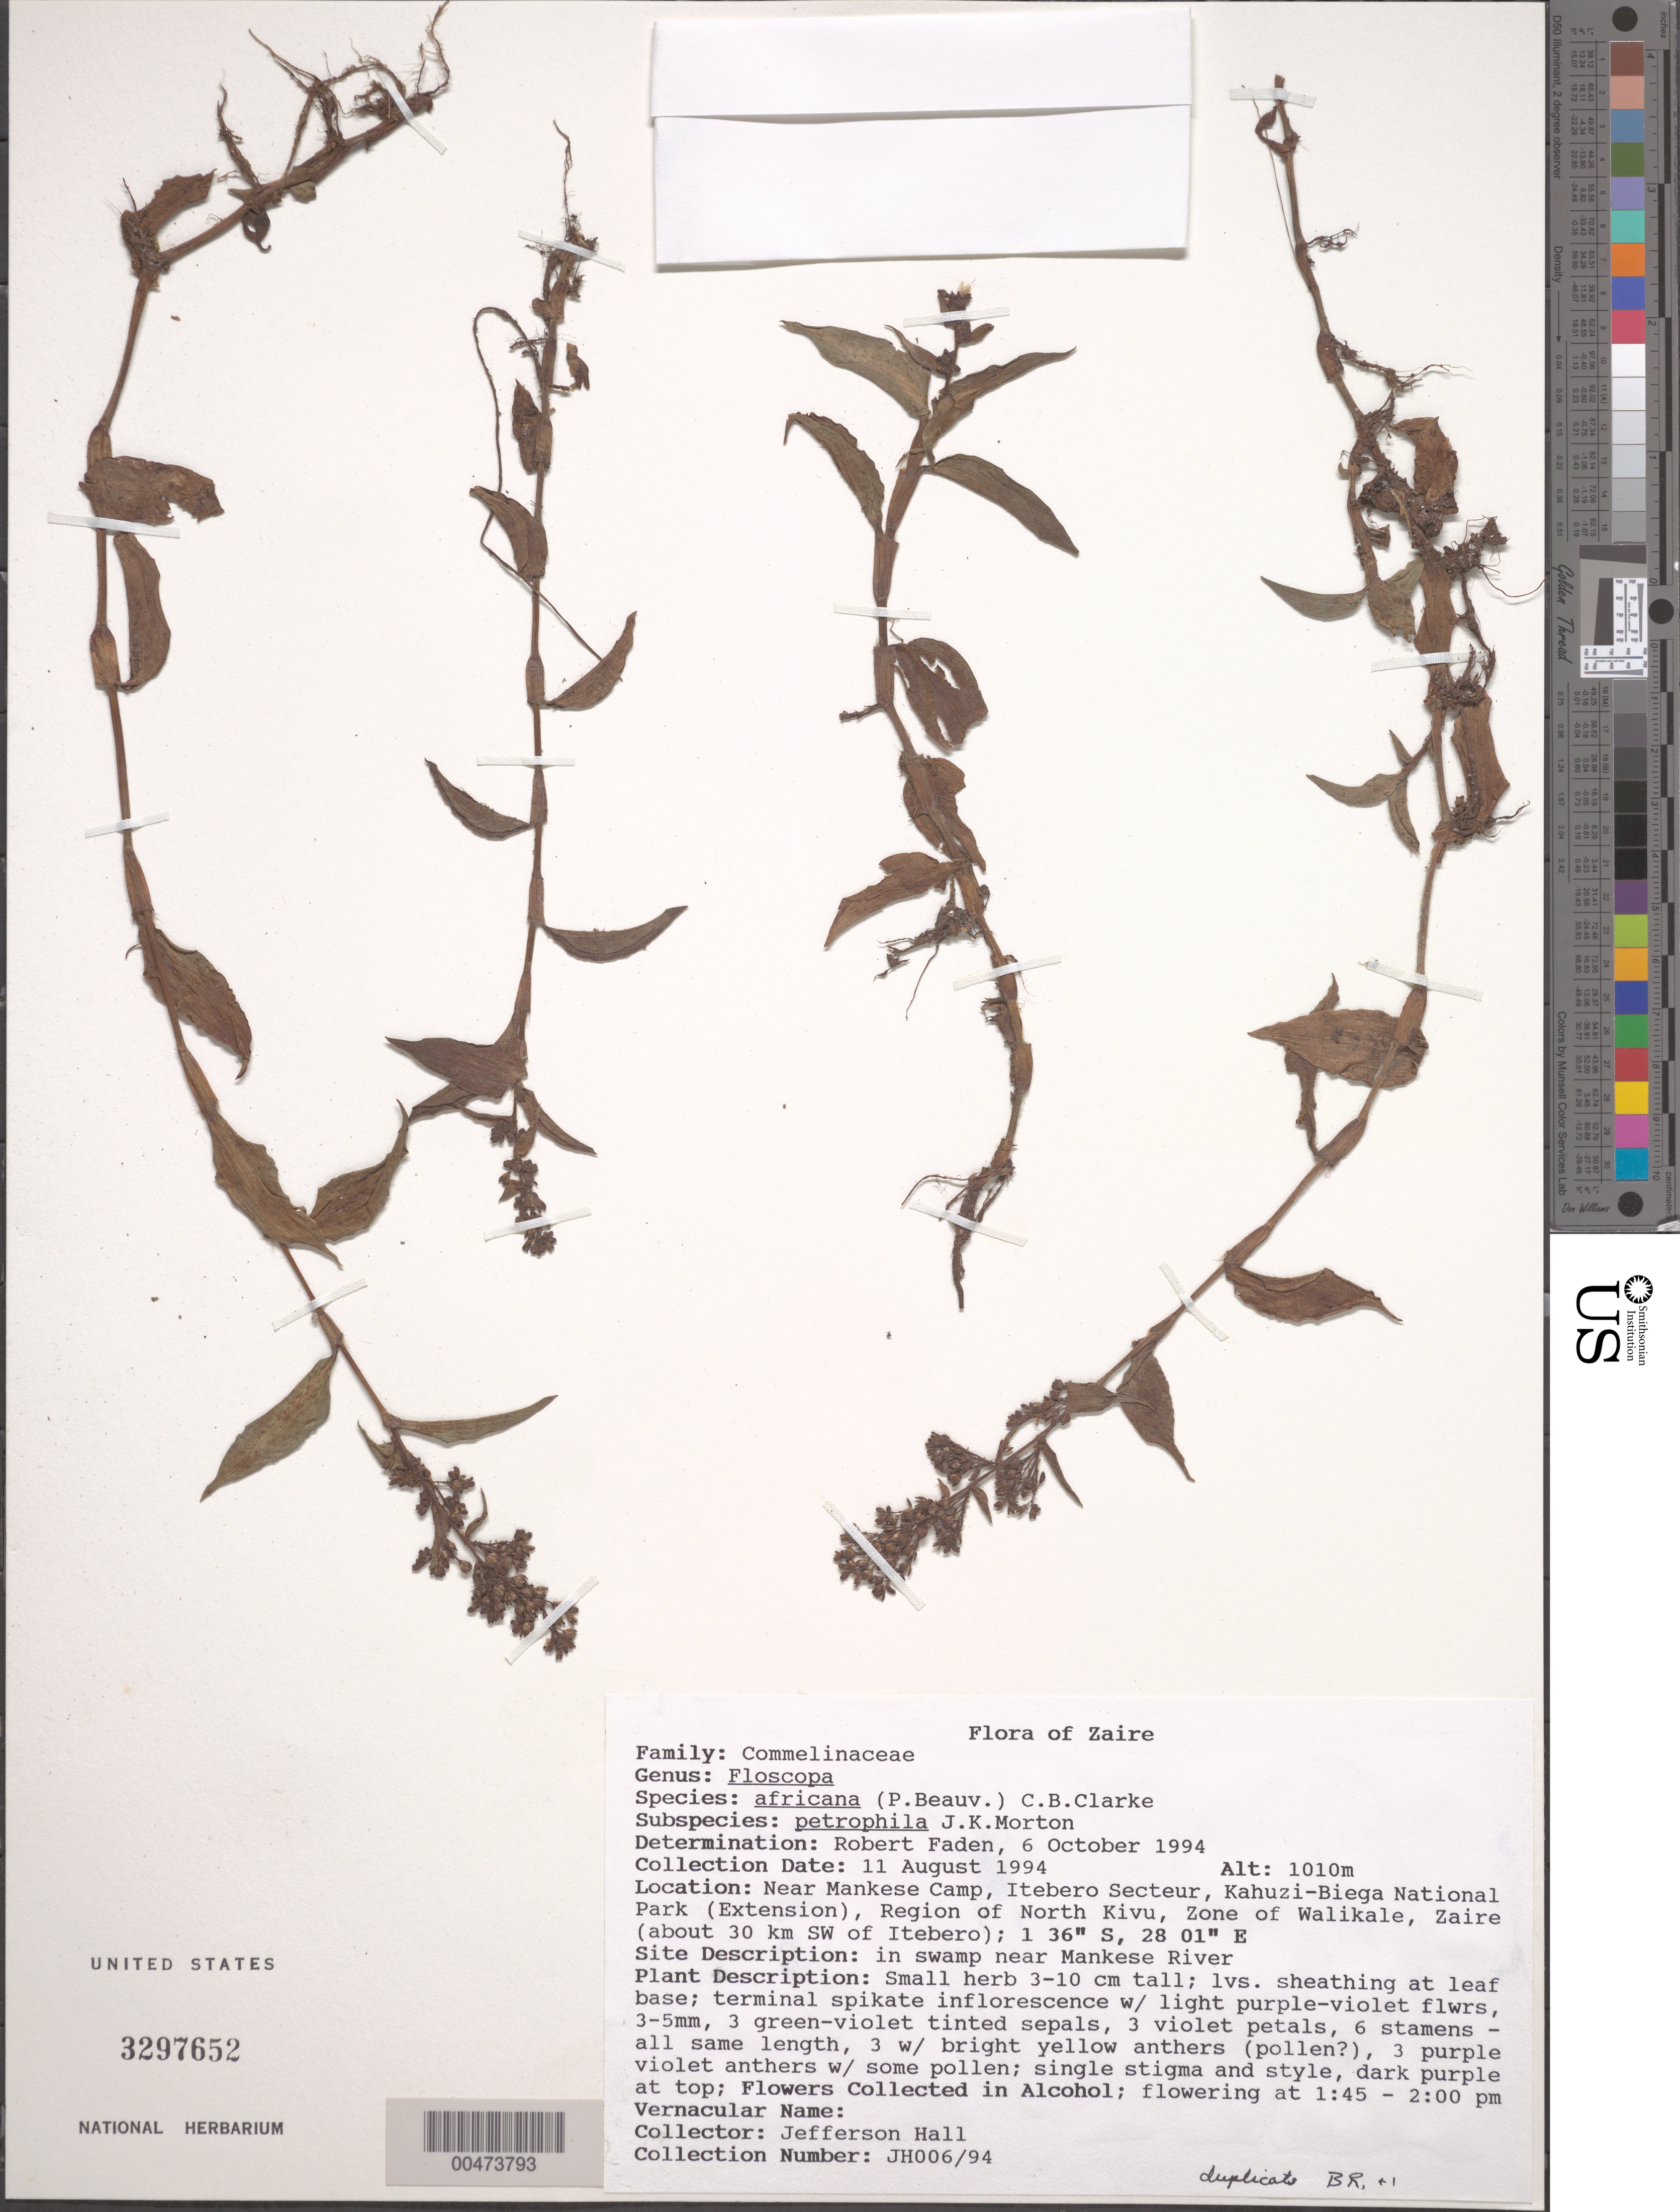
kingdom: Plantae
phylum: Tracheophyta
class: Liliopsida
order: Commelinales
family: Commelinaceae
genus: Floscopa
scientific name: Floscopa africana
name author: (P. Beauv.) C.B. Clarke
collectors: J. Hall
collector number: Jh006/94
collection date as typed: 11 Aug 1994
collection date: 1994-08-11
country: Congo, Democratic Republic of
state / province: Sud-Kivu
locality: Mankese camp, Itebero secteur, Kahuzi-Biega National Park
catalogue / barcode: US 3297652